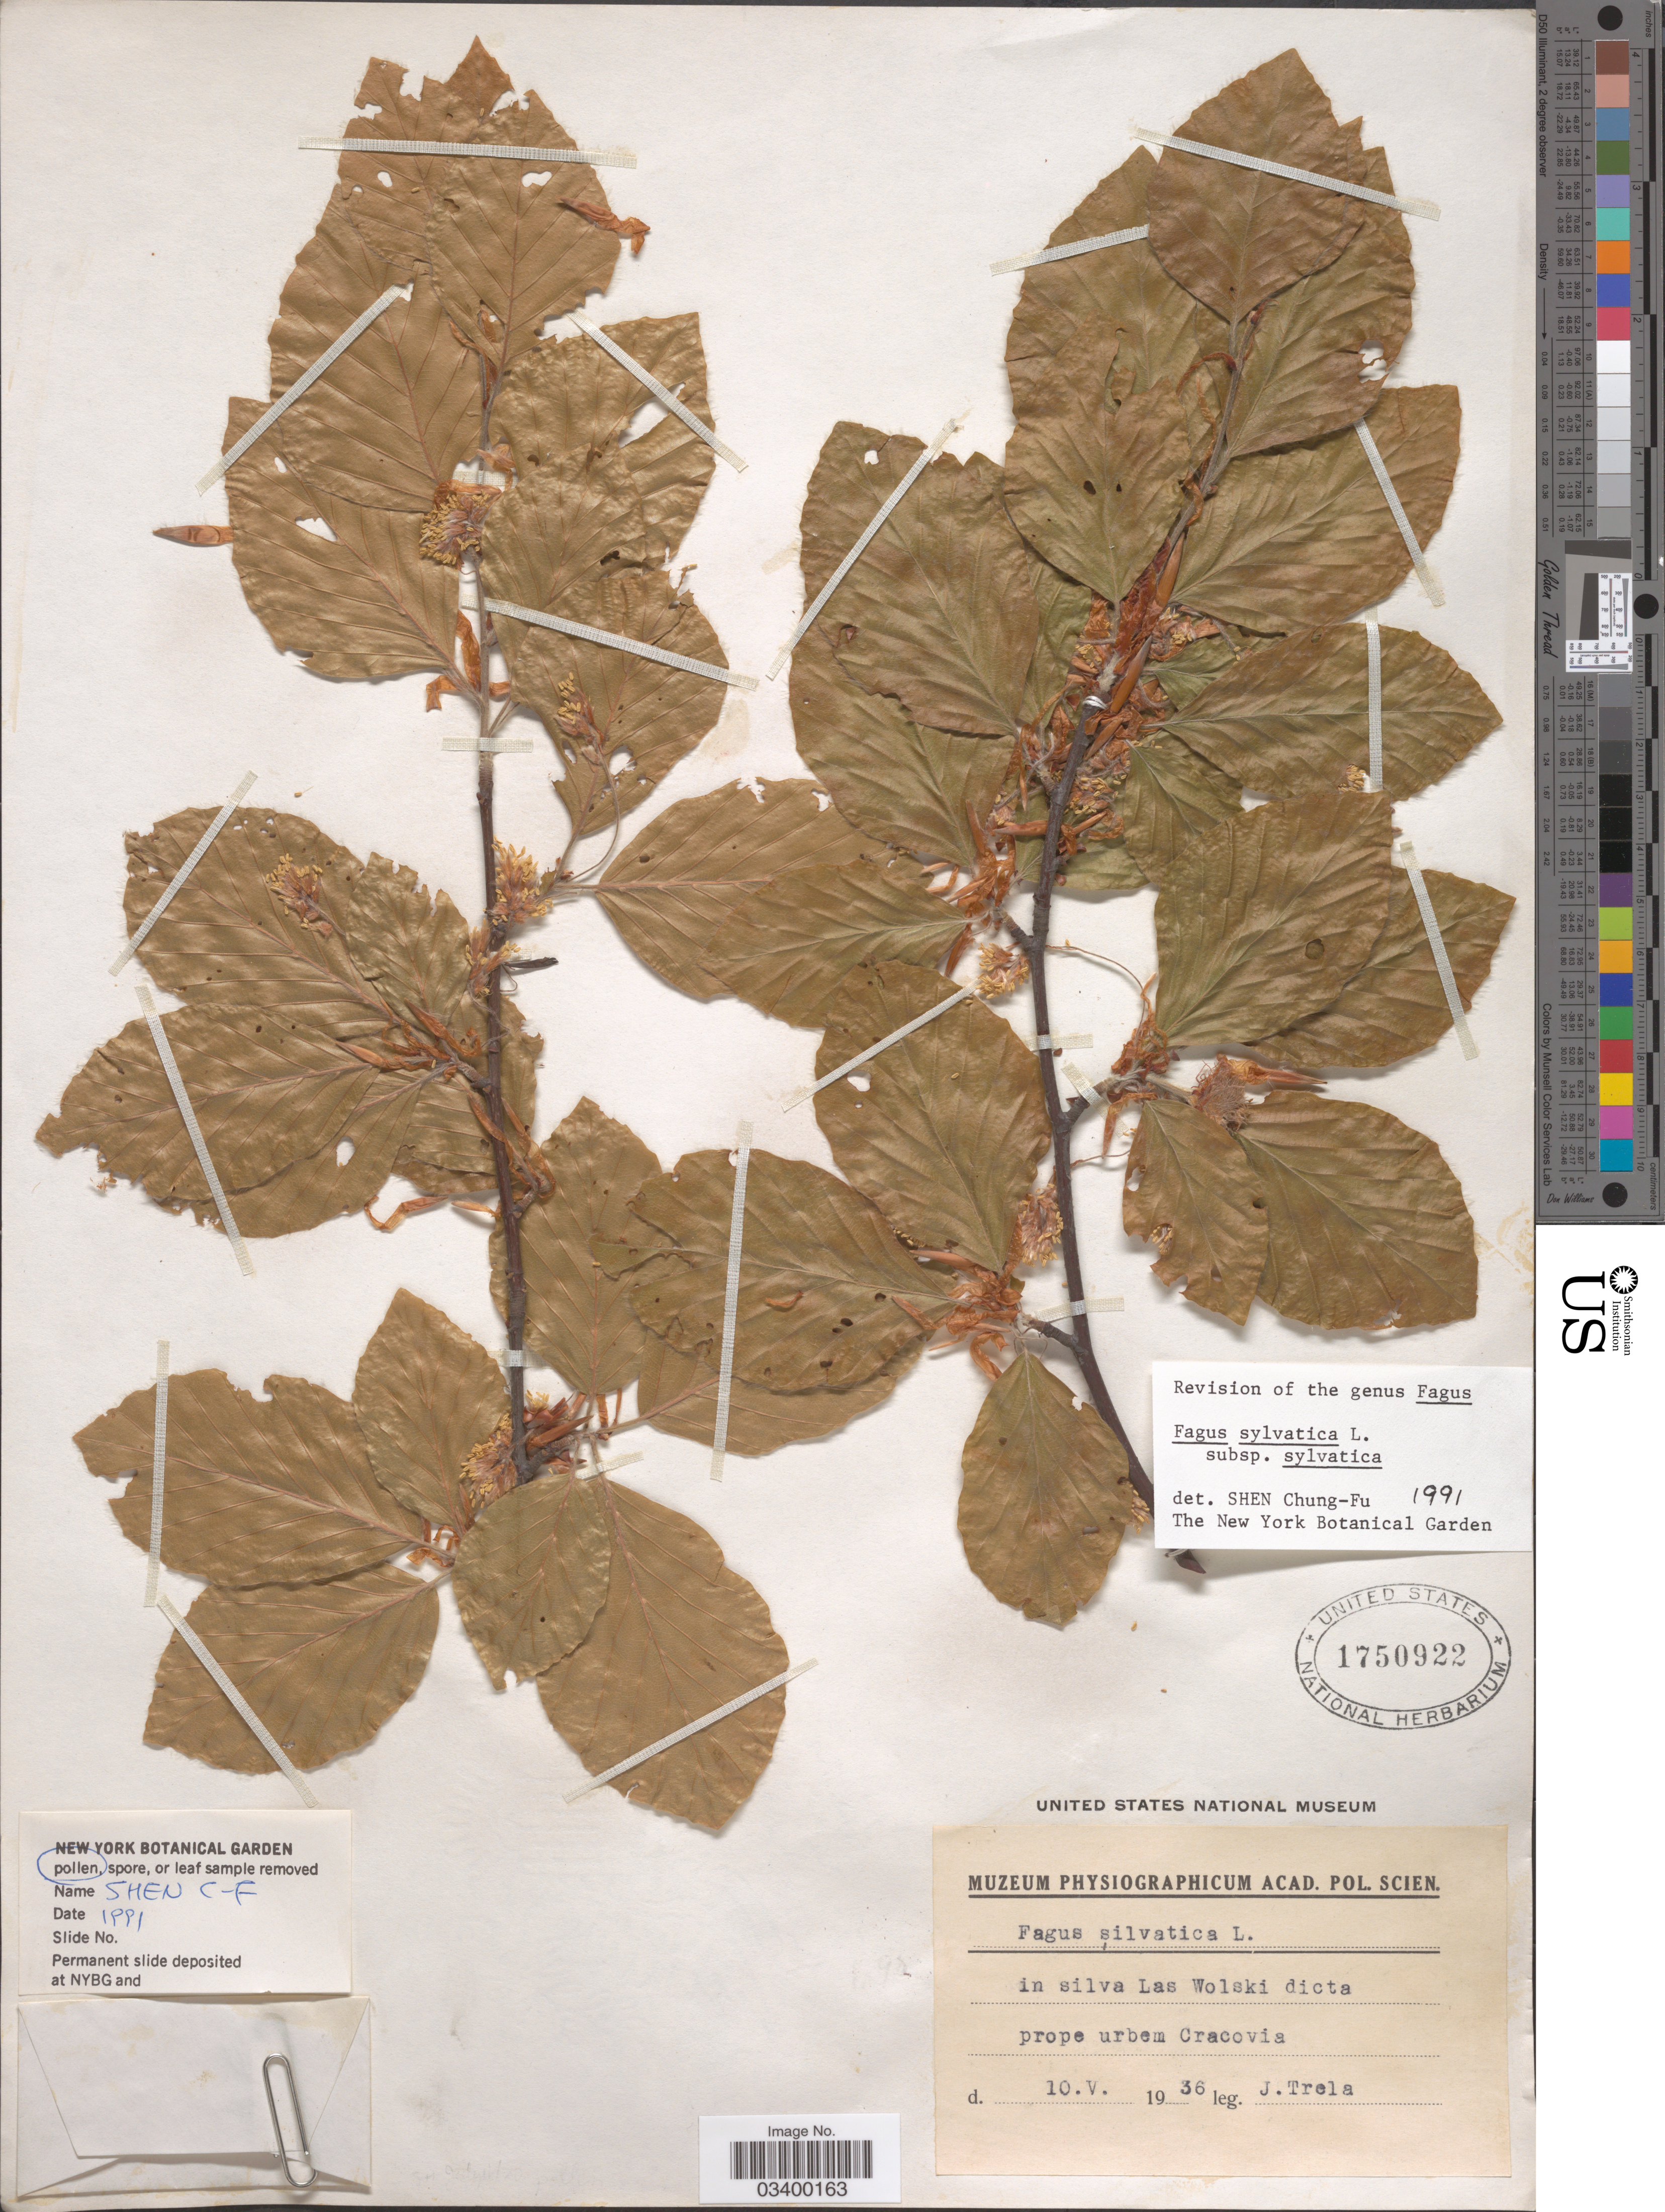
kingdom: Plantae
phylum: Tracheophyta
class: Magnoliopsida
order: Fagales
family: Fagaceae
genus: Fagus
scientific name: Fagus sylvatica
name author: L.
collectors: J. Trela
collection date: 1936-05-10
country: Poland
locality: In silva Las Wolski dicta prope urbem Cracovia.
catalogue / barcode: US 1750922